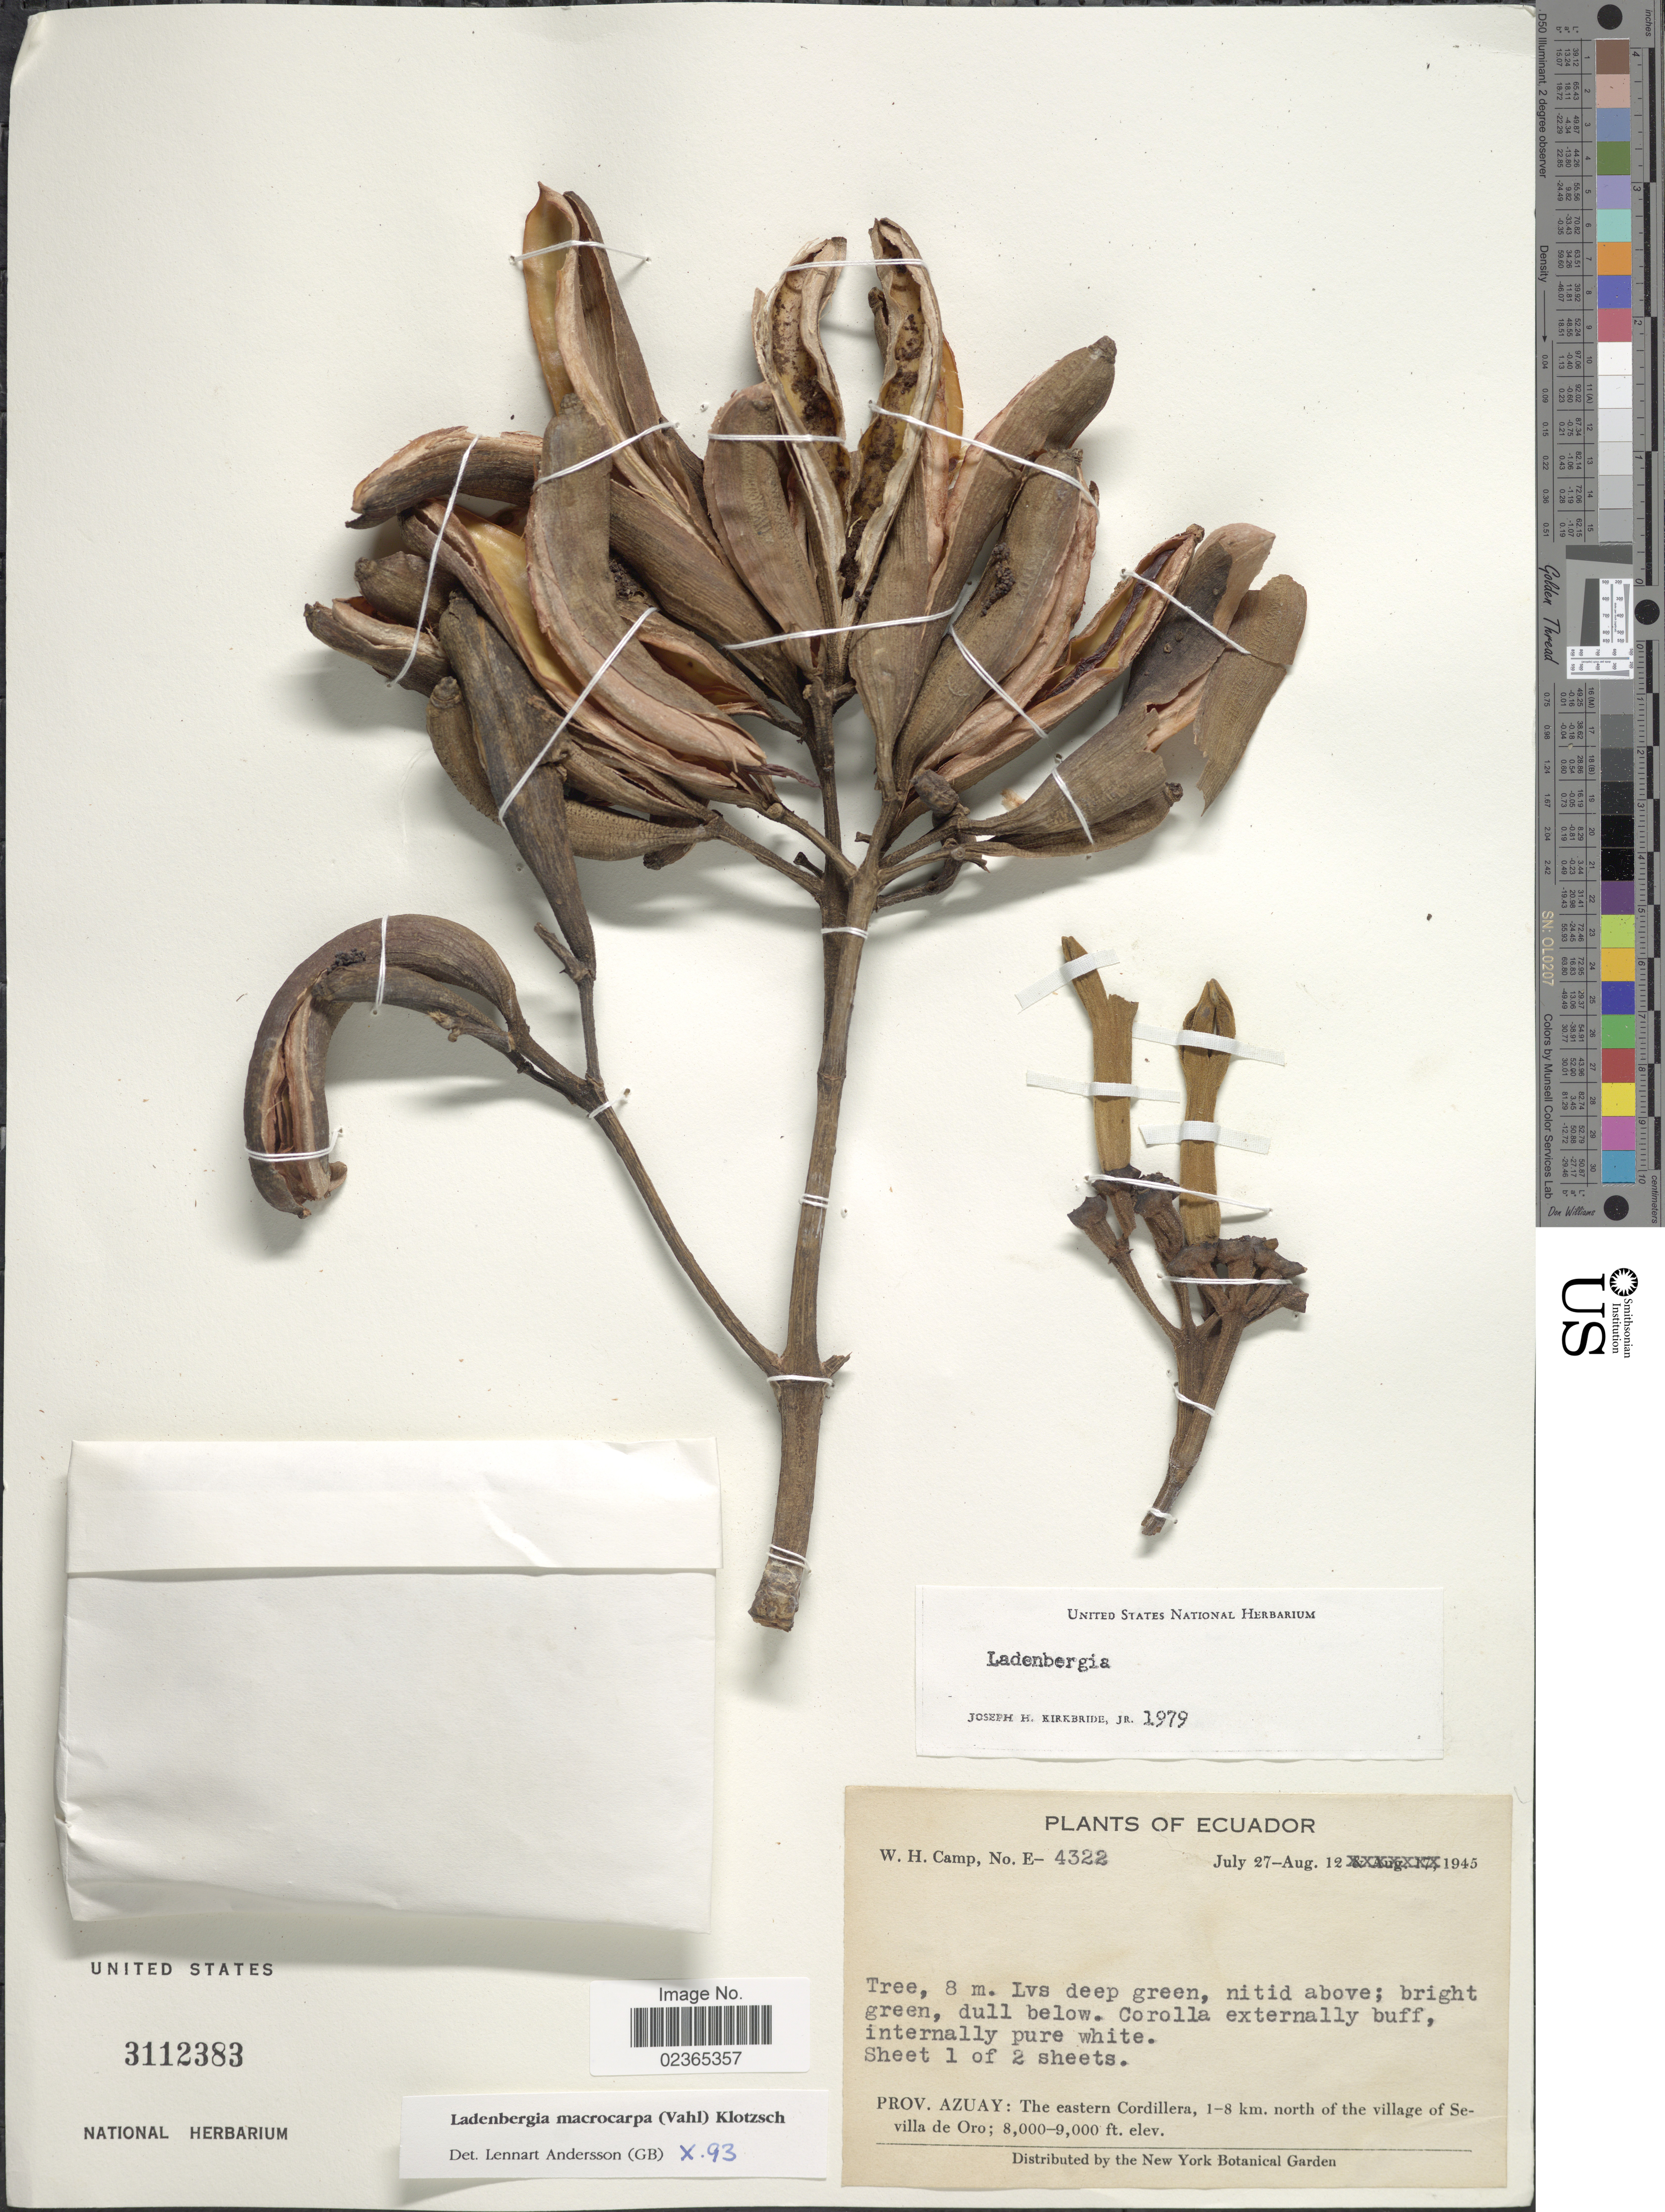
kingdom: Plantae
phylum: Tracheophyta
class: Magnoliopsida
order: Gentianales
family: Rubiaceae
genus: Ladenbergia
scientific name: Ladenbergia macrocarpa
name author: (Vahl) Klotzsch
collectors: W. H. Camp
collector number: E4322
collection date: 1945-07-27/1945-08-12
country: Ecuador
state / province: Azuay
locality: The eastern Cordillera, 1-8 km. north of the village of Sevilla de Oro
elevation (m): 2438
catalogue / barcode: US 3112383